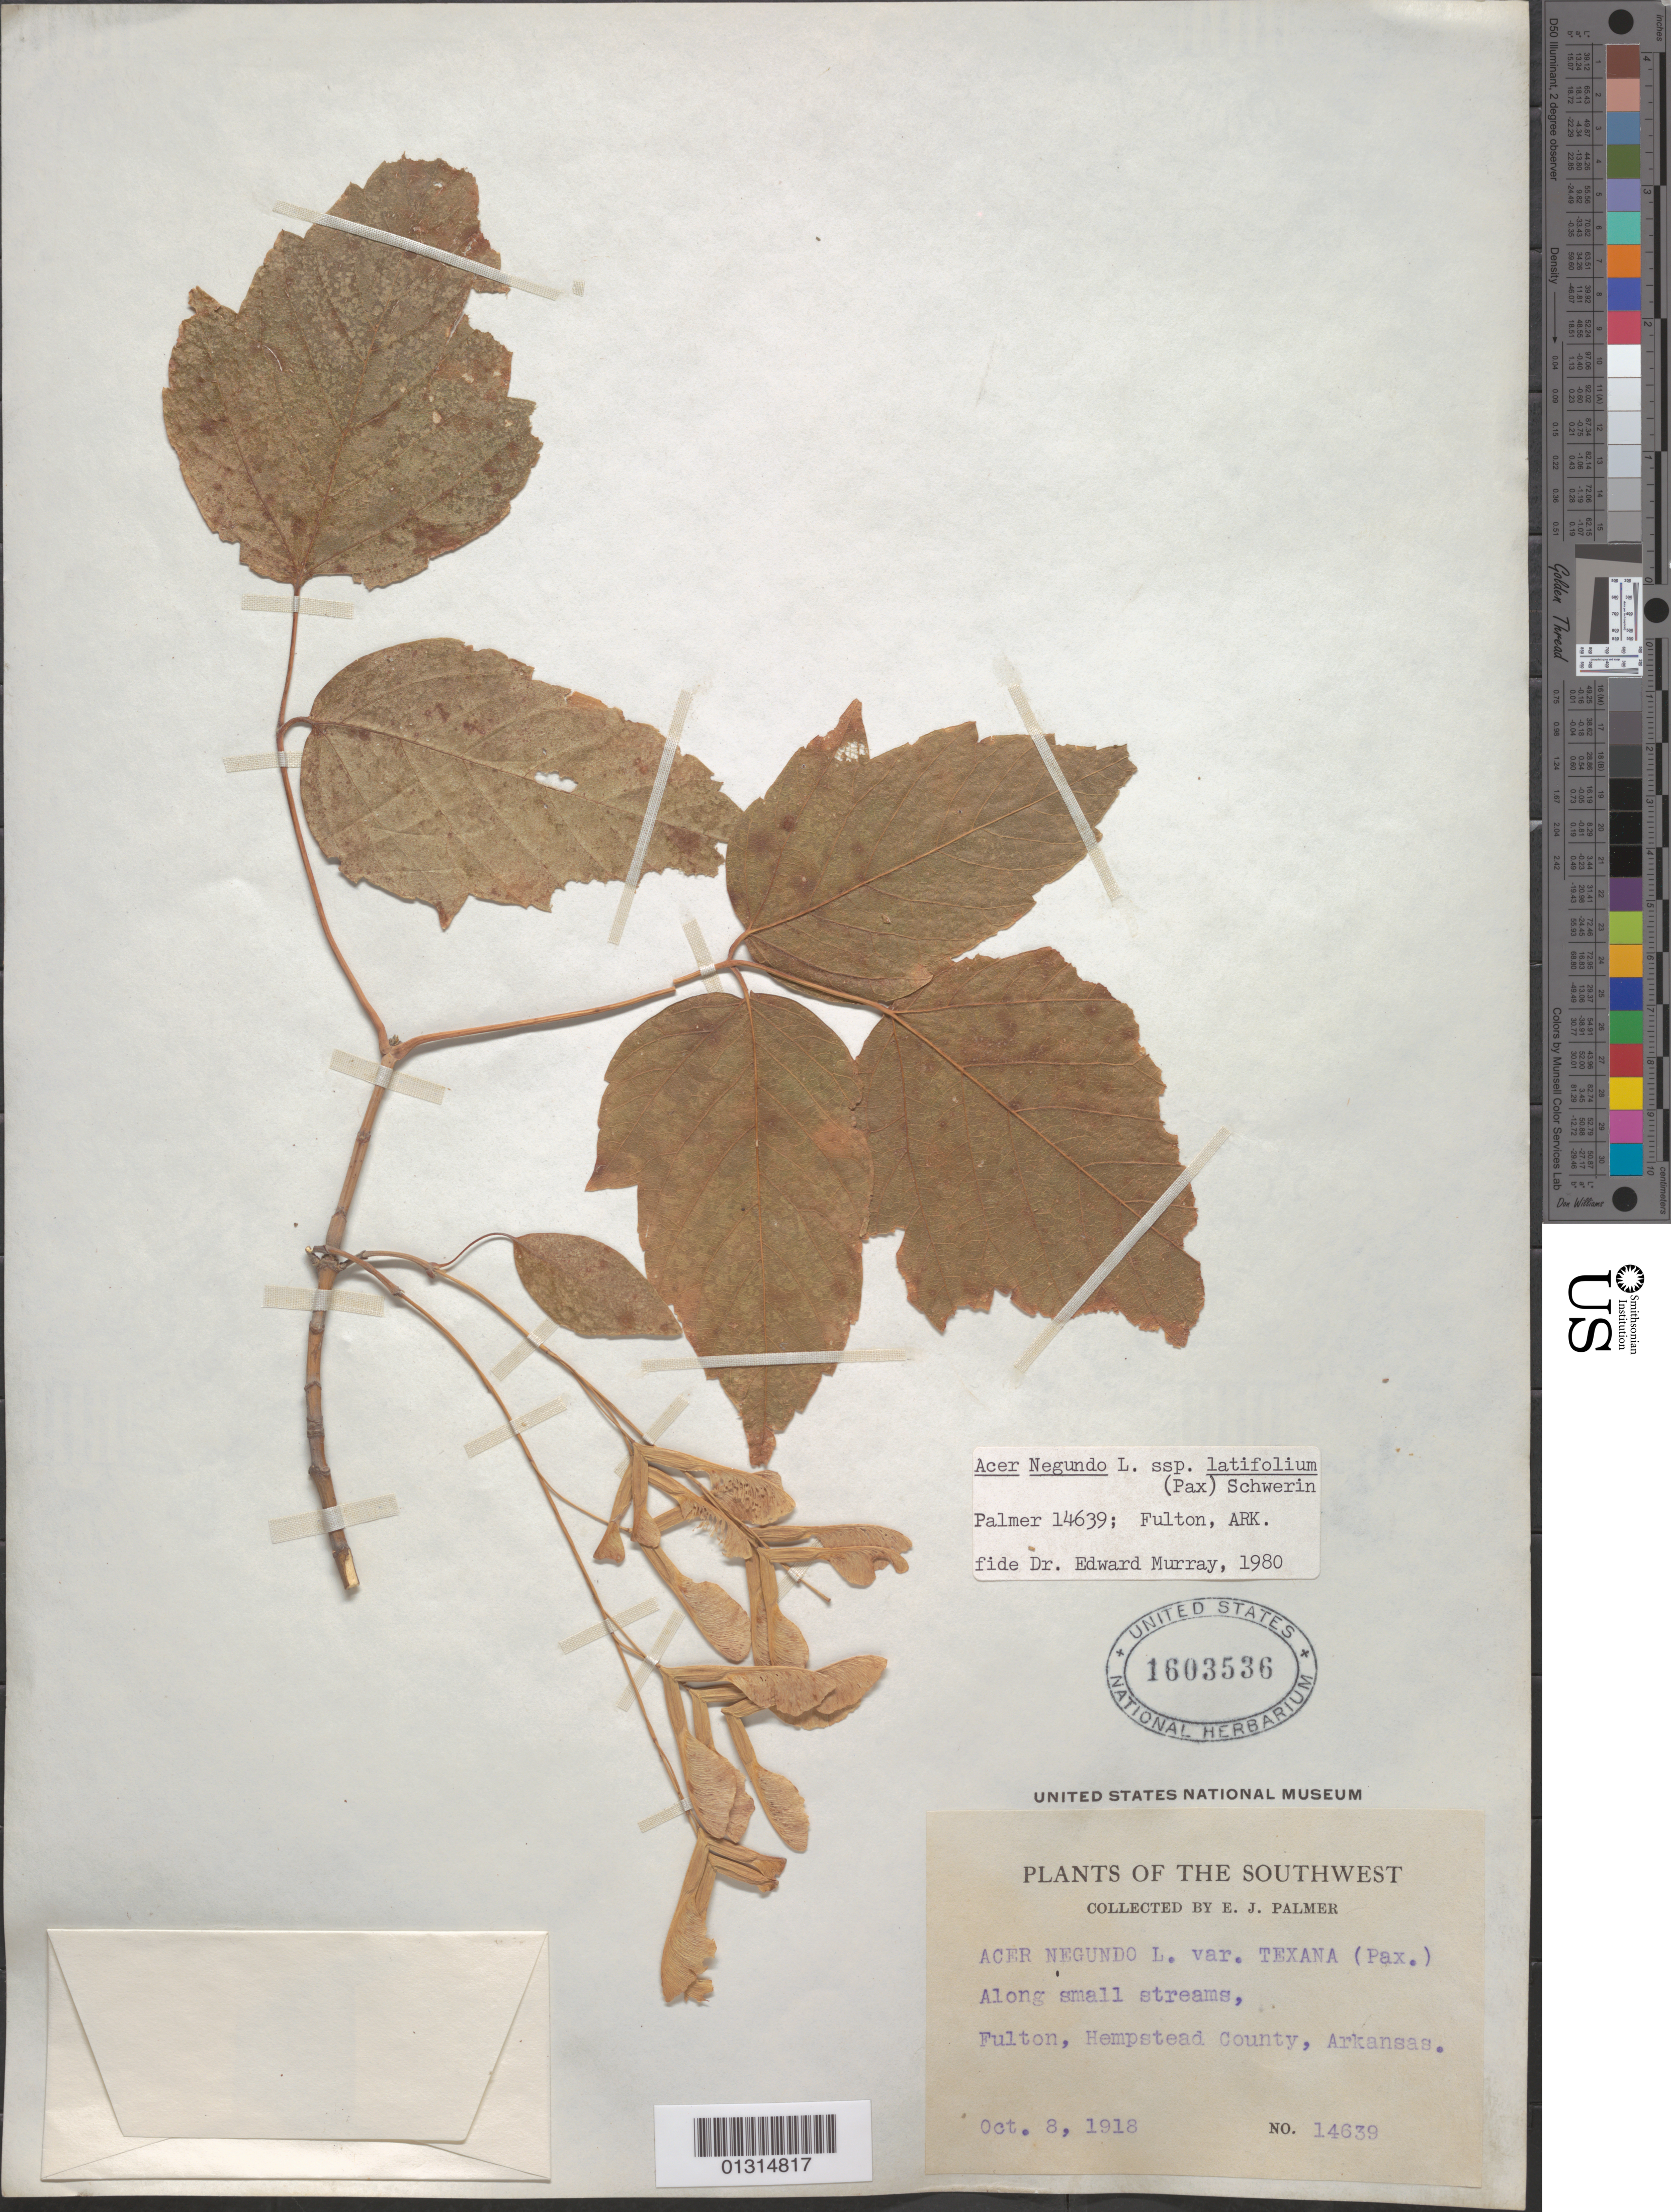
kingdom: Plantae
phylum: Tracheophyta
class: Magnoliopsida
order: Sapindales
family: Sapindaceae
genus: Acer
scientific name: Acer negundo subsp. latifolium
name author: (Pax) Schwer.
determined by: Murray, Edward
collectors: E. J. Palmer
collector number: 14639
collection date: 1918-10-08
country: United States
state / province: Arkansas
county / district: Hempstead County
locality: Hempstead County, Fulton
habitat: Along small streams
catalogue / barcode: US 1603536